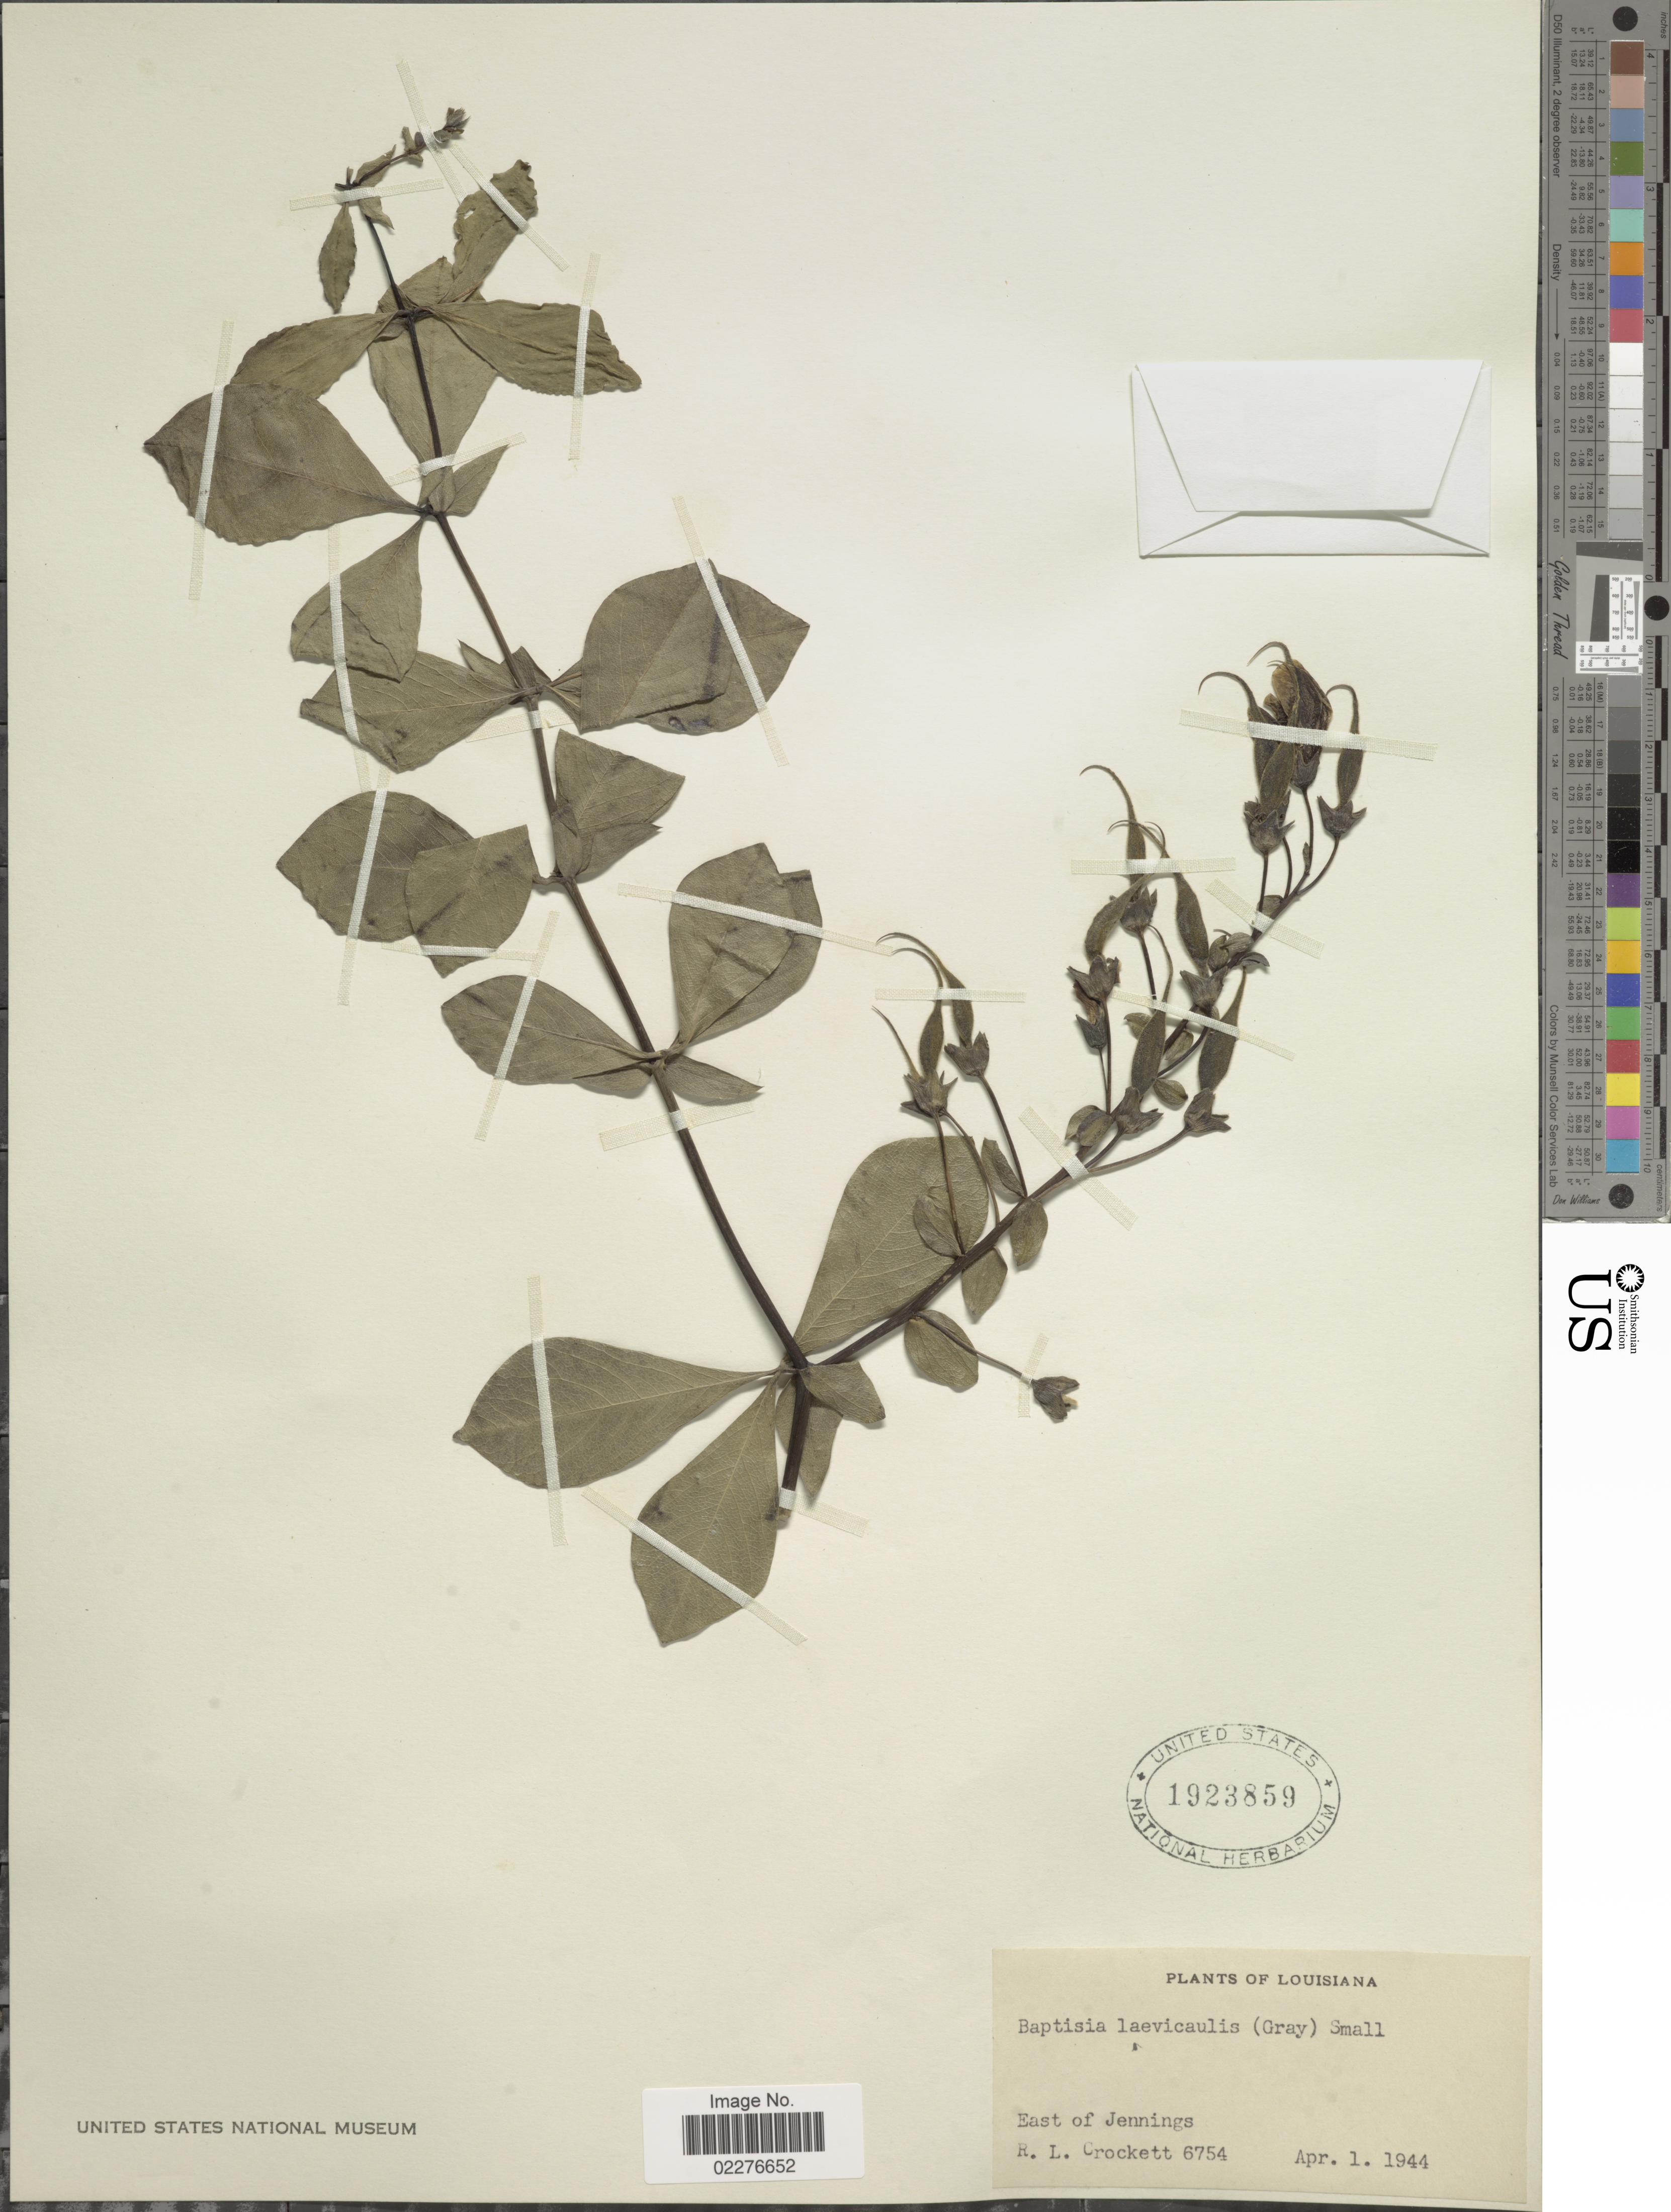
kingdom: Plantae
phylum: Tracheophyta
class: Magnoliopsida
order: Fabales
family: Fabaceae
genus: Baptisia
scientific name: Baptisia laevicaulis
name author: (Canby) Small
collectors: R. Crockett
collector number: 6754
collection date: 1944-04-01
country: United States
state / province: Louisiana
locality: East of Jennings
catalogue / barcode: US 1923859